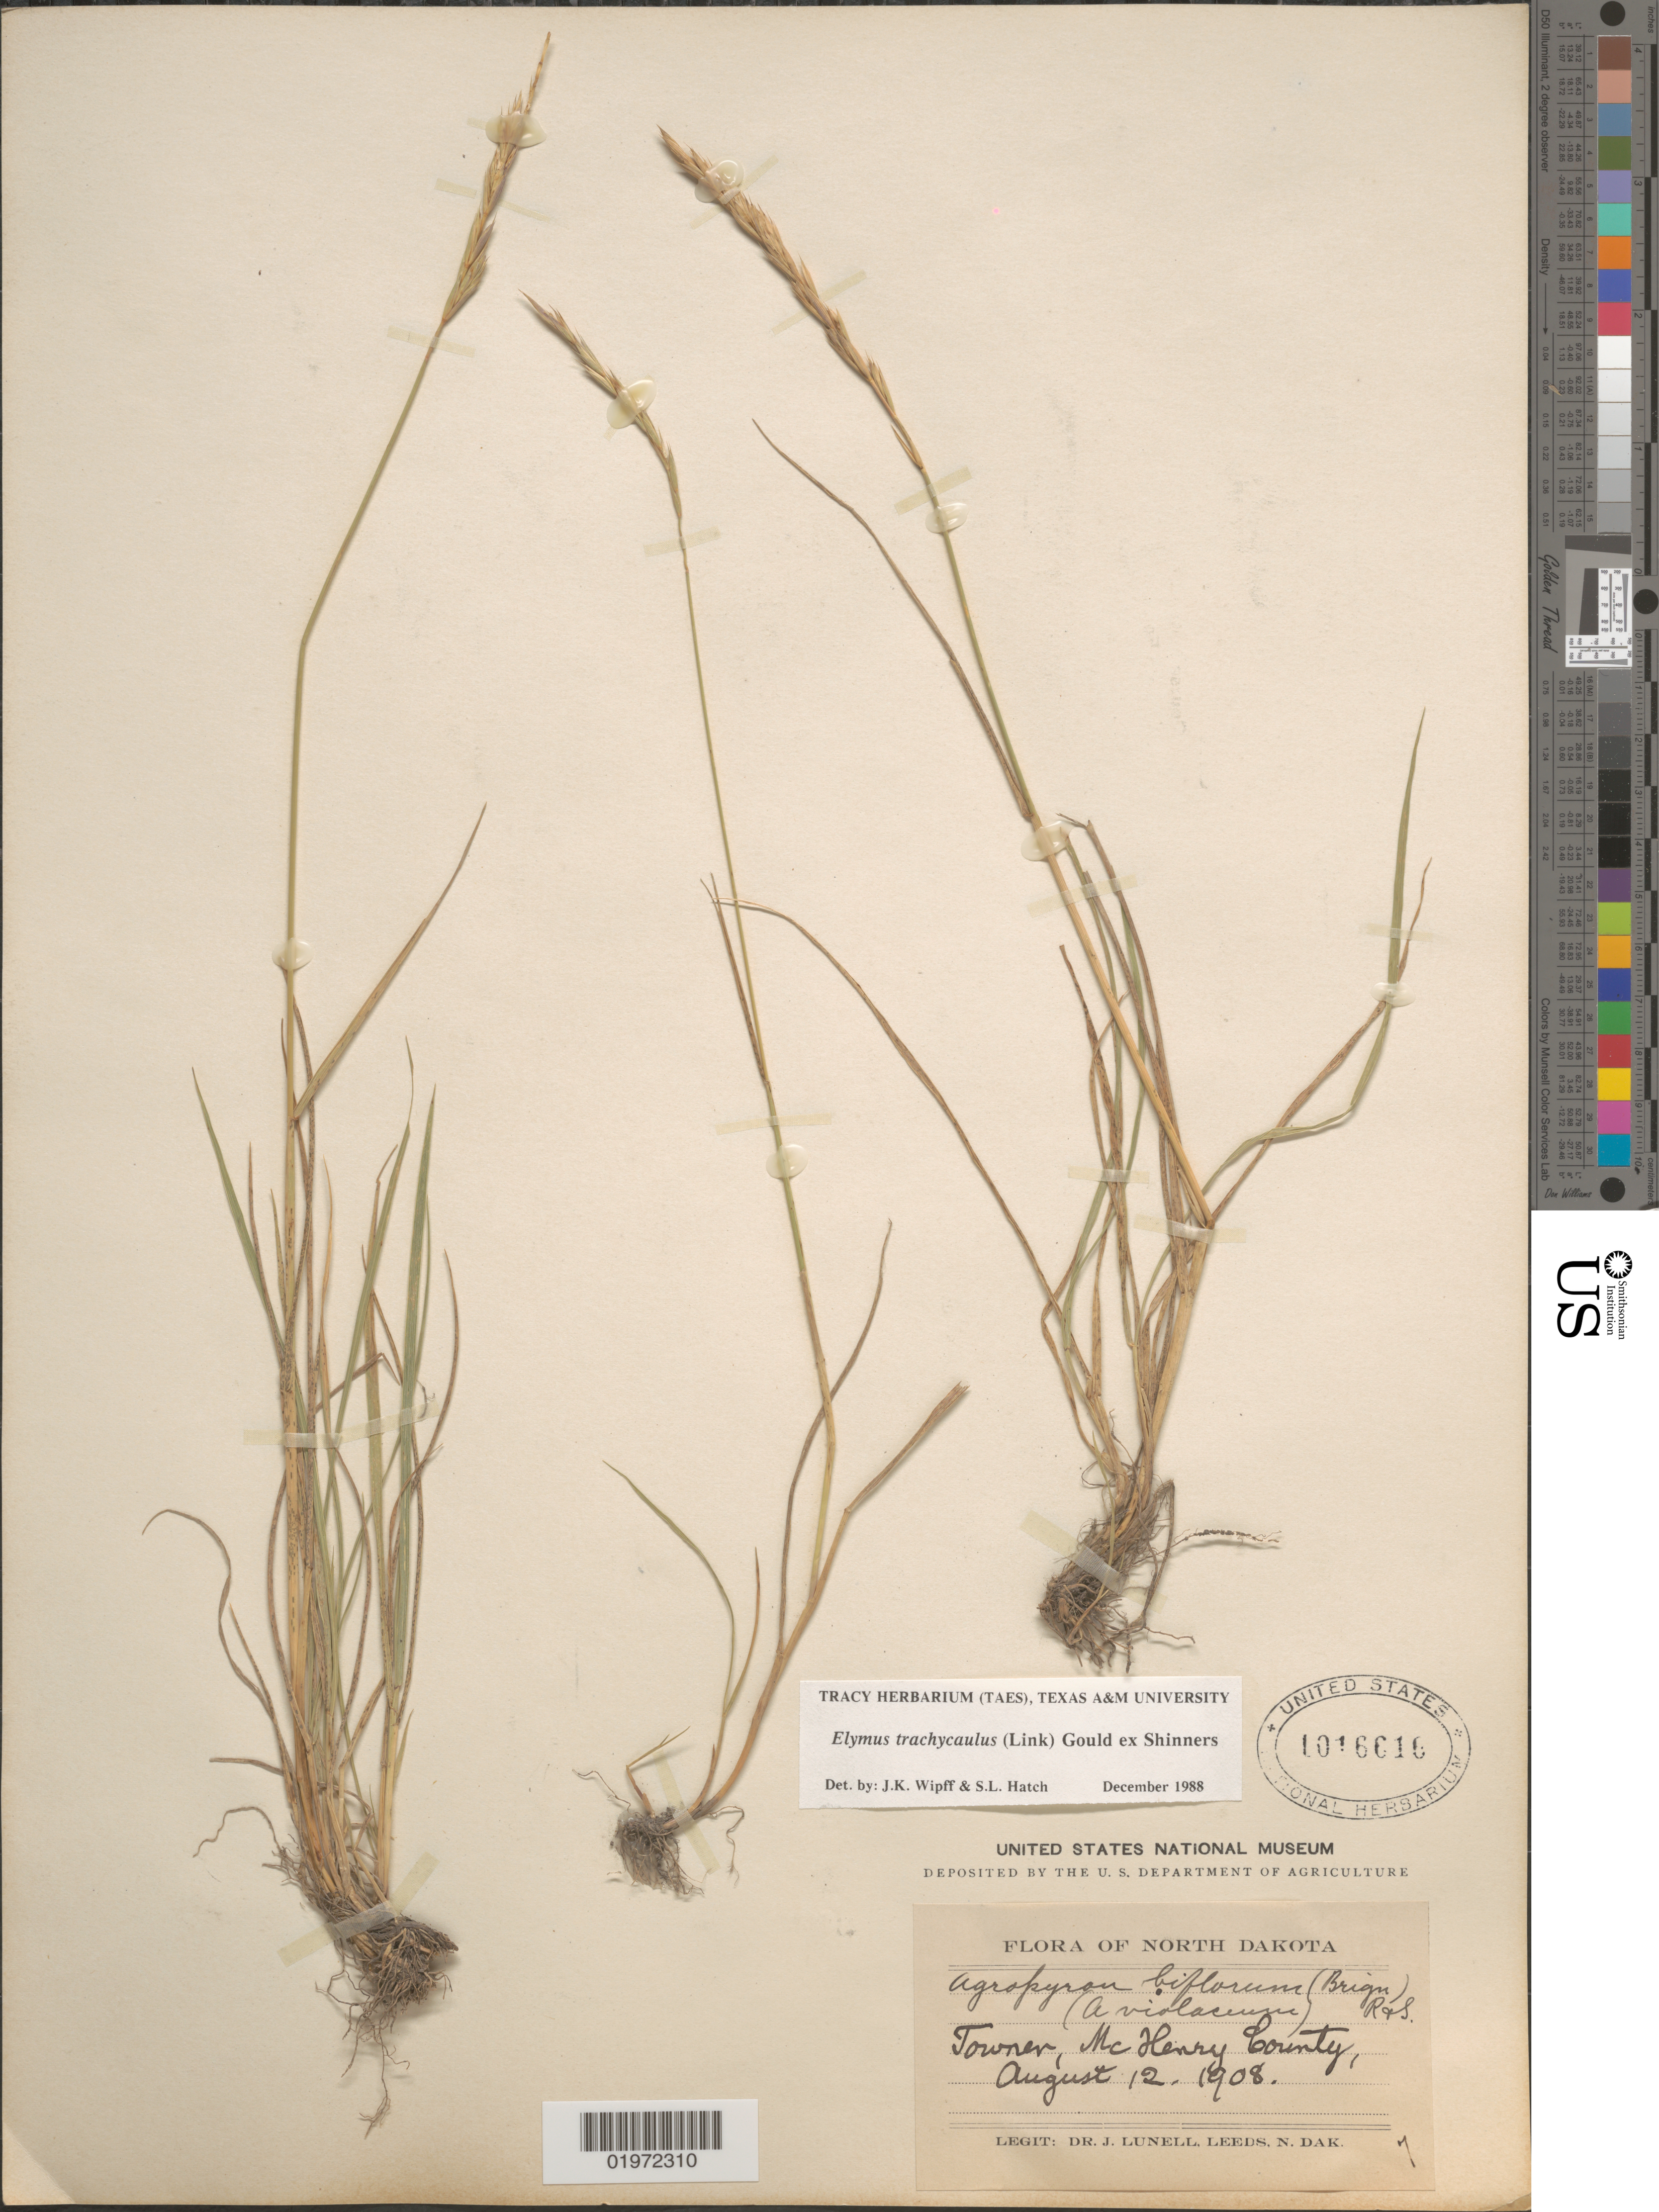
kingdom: Plantae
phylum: Tracheophyta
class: Liliopsida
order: Poales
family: Poaceae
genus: Elymus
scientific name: Elymus trachycaulus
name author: (Link) Gould ex Shinners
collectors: J. Lunell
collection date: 1908-08-12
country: United States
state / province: North Dakota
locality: Towner, Mc Henry County.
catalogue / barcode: US 1016616